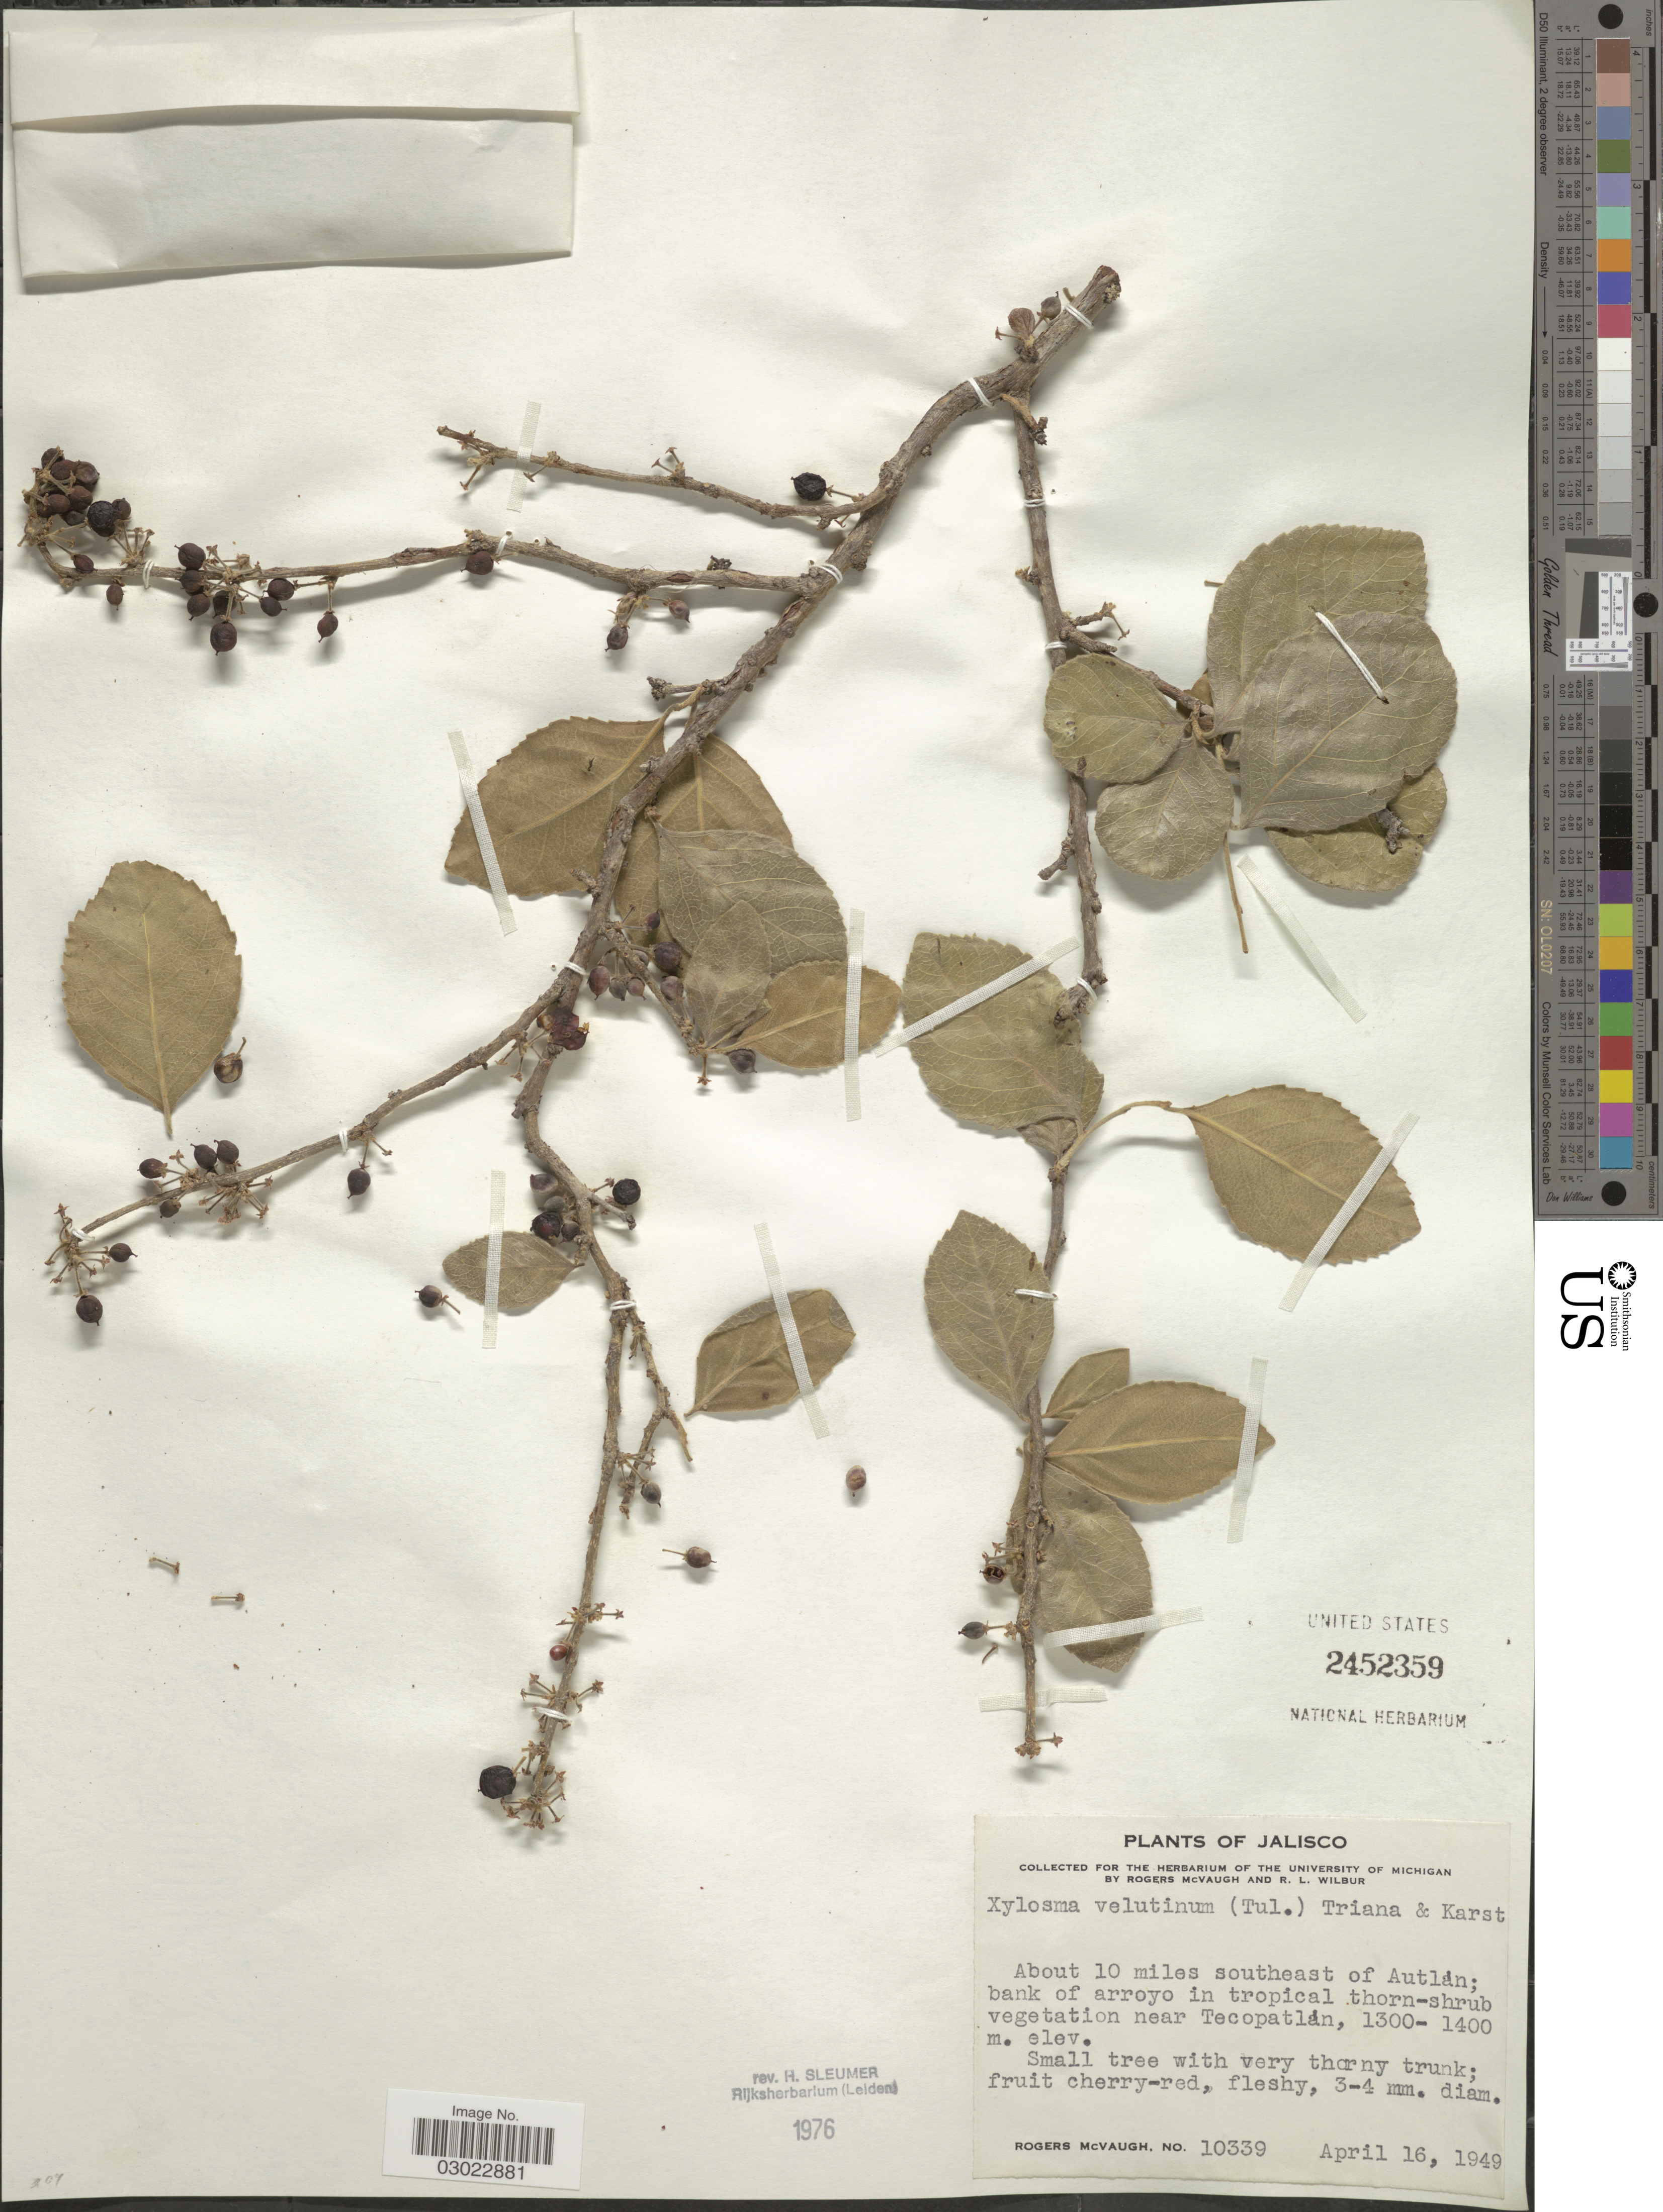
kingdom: Plantae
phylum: Tracheophyta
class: Magnoliopsida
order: Malpighiales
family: Salicaceae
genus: Xylosma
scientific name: Xylosma velutina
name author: (Tul.) Triana & Planch.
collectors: R. McVaugh & R. L. Wilbur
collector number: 10339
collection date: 1949-04-16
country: Mexico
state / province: Jalisco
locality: About 10 miles southeast of Autlán; bank of arroyo in tropical thorn-shrub vegetation near Tecopatlán.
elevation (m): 1300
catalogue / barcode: US 2452359